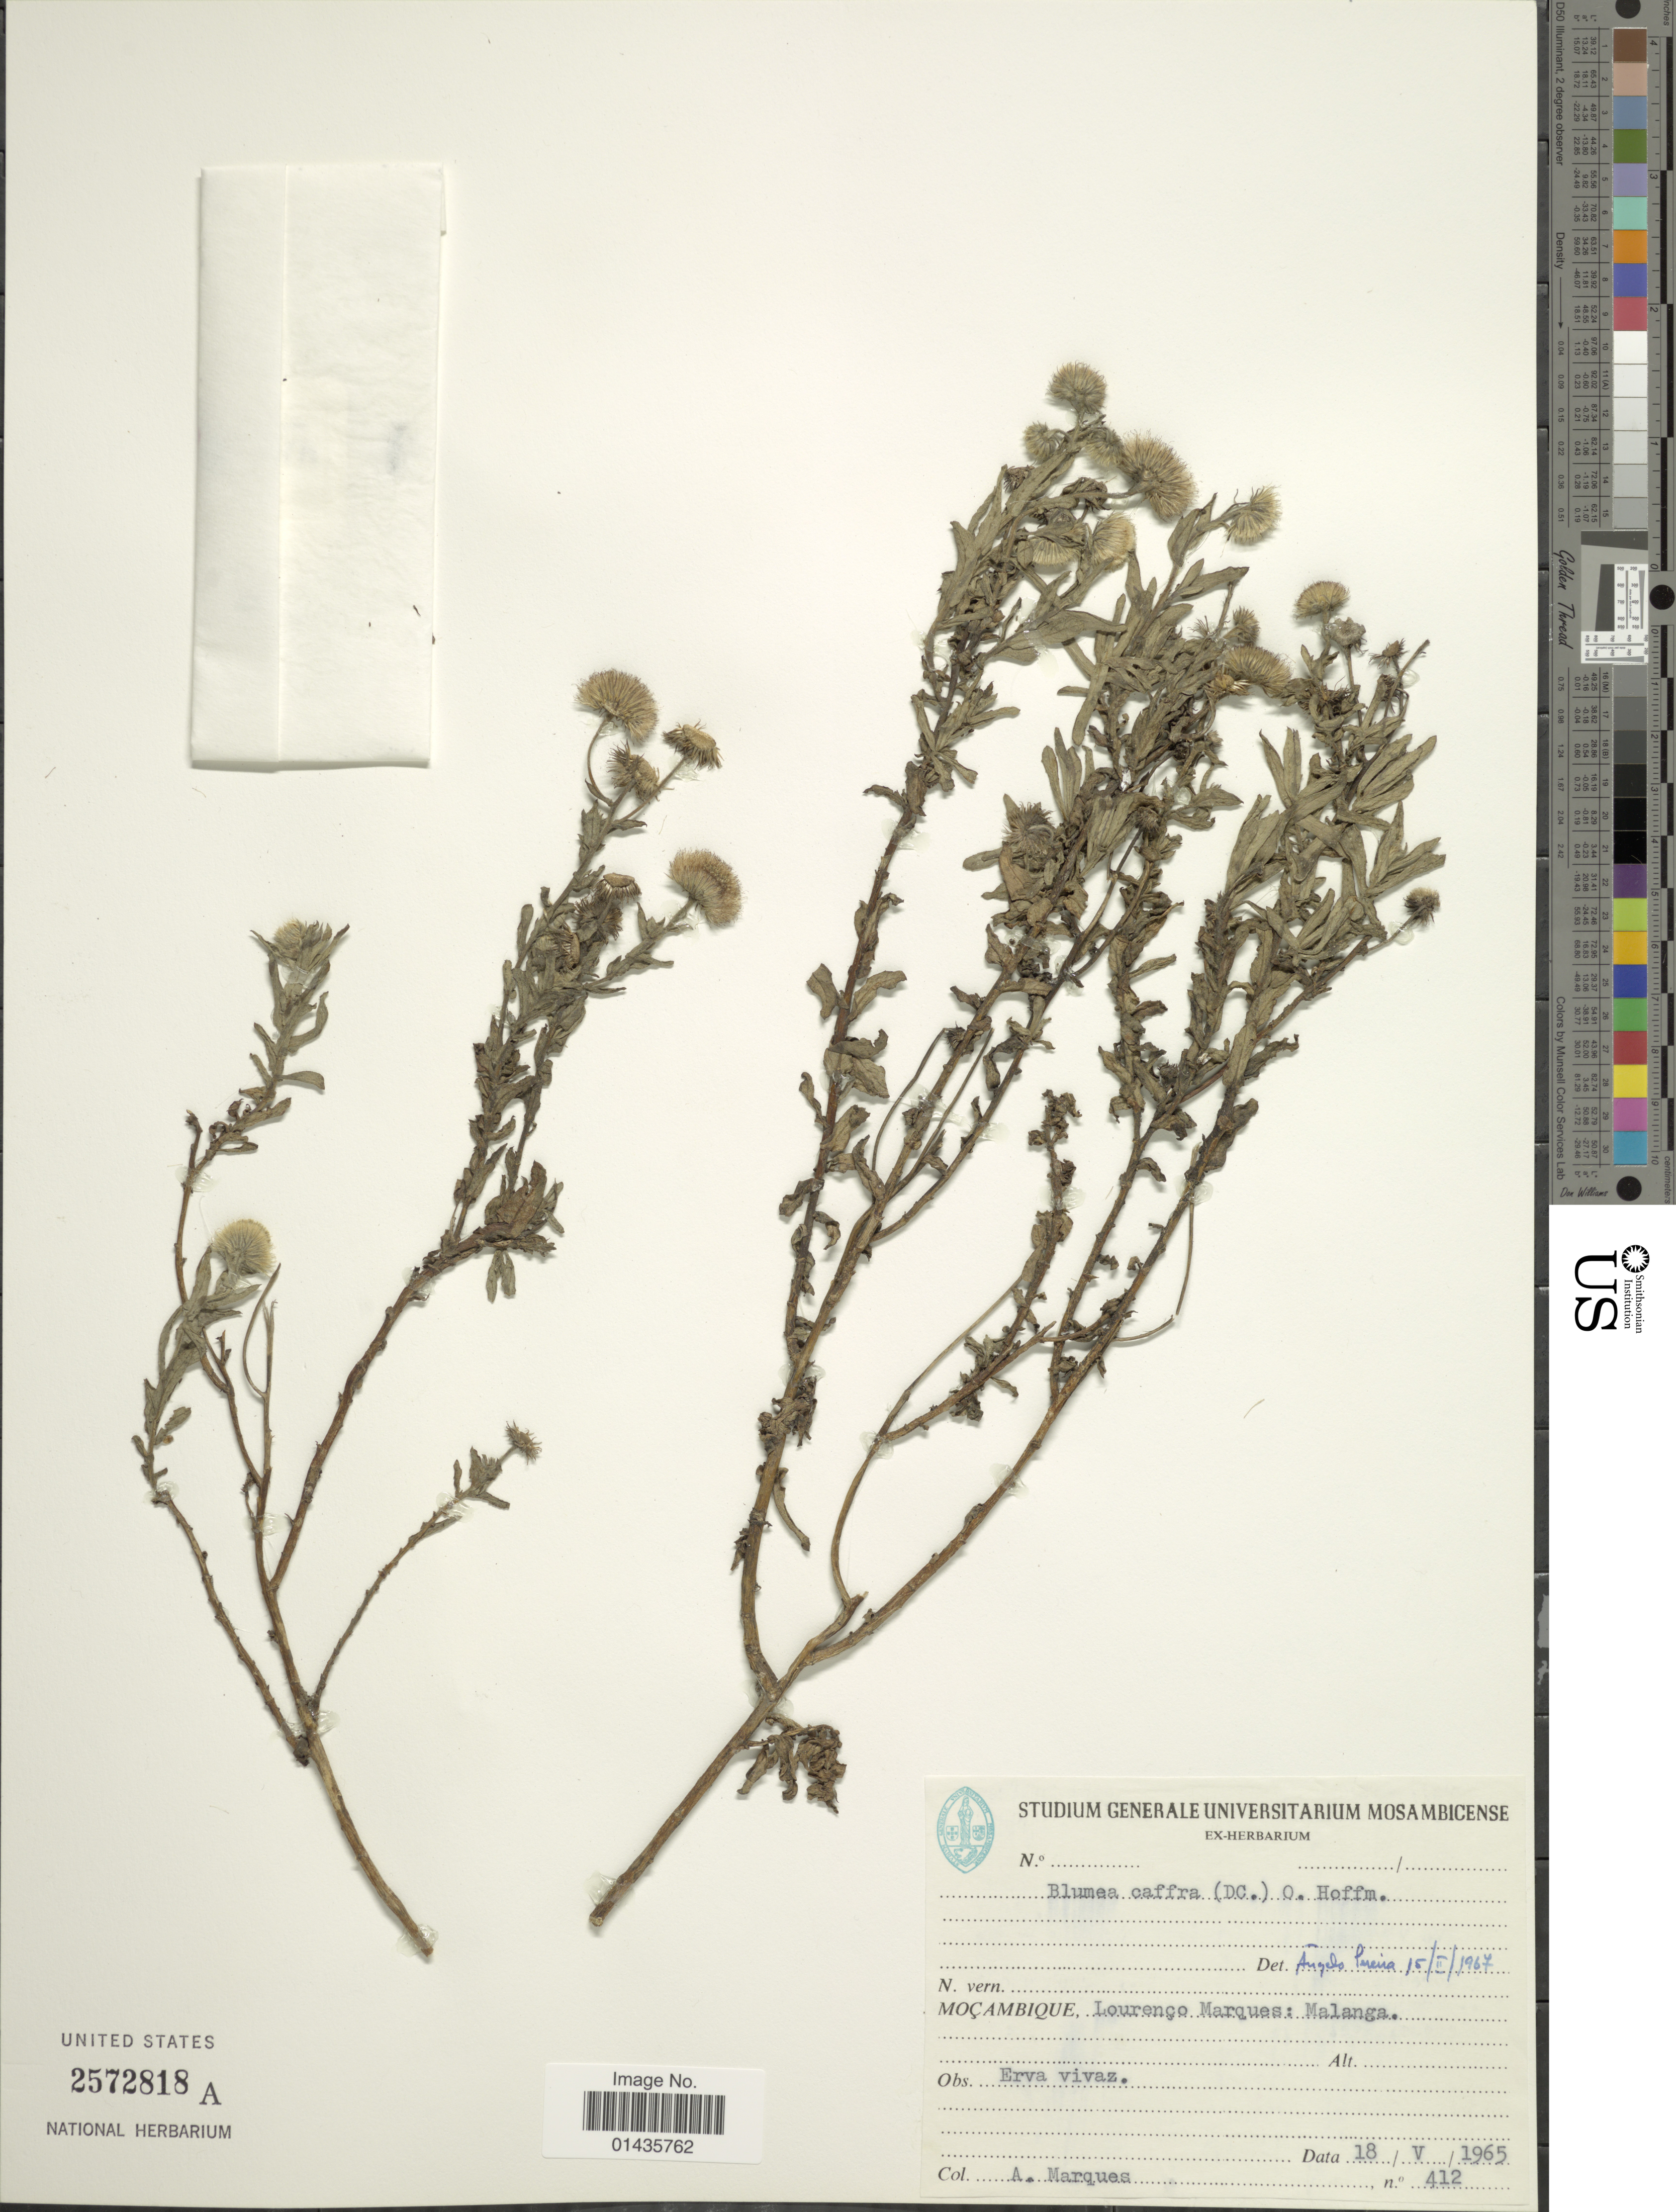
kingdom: Plantae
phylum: Tracheophyta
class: Magnoliopsida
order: Asterales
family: Asteraceae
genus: Doellia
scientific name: Doellia cafra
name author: (DC.) Anderb.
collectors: A. Marques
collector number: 412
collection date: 1965-05-18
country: Mozambique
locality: Mocambique, Lourenco Marque, Malanga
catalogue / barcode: US 2572818A